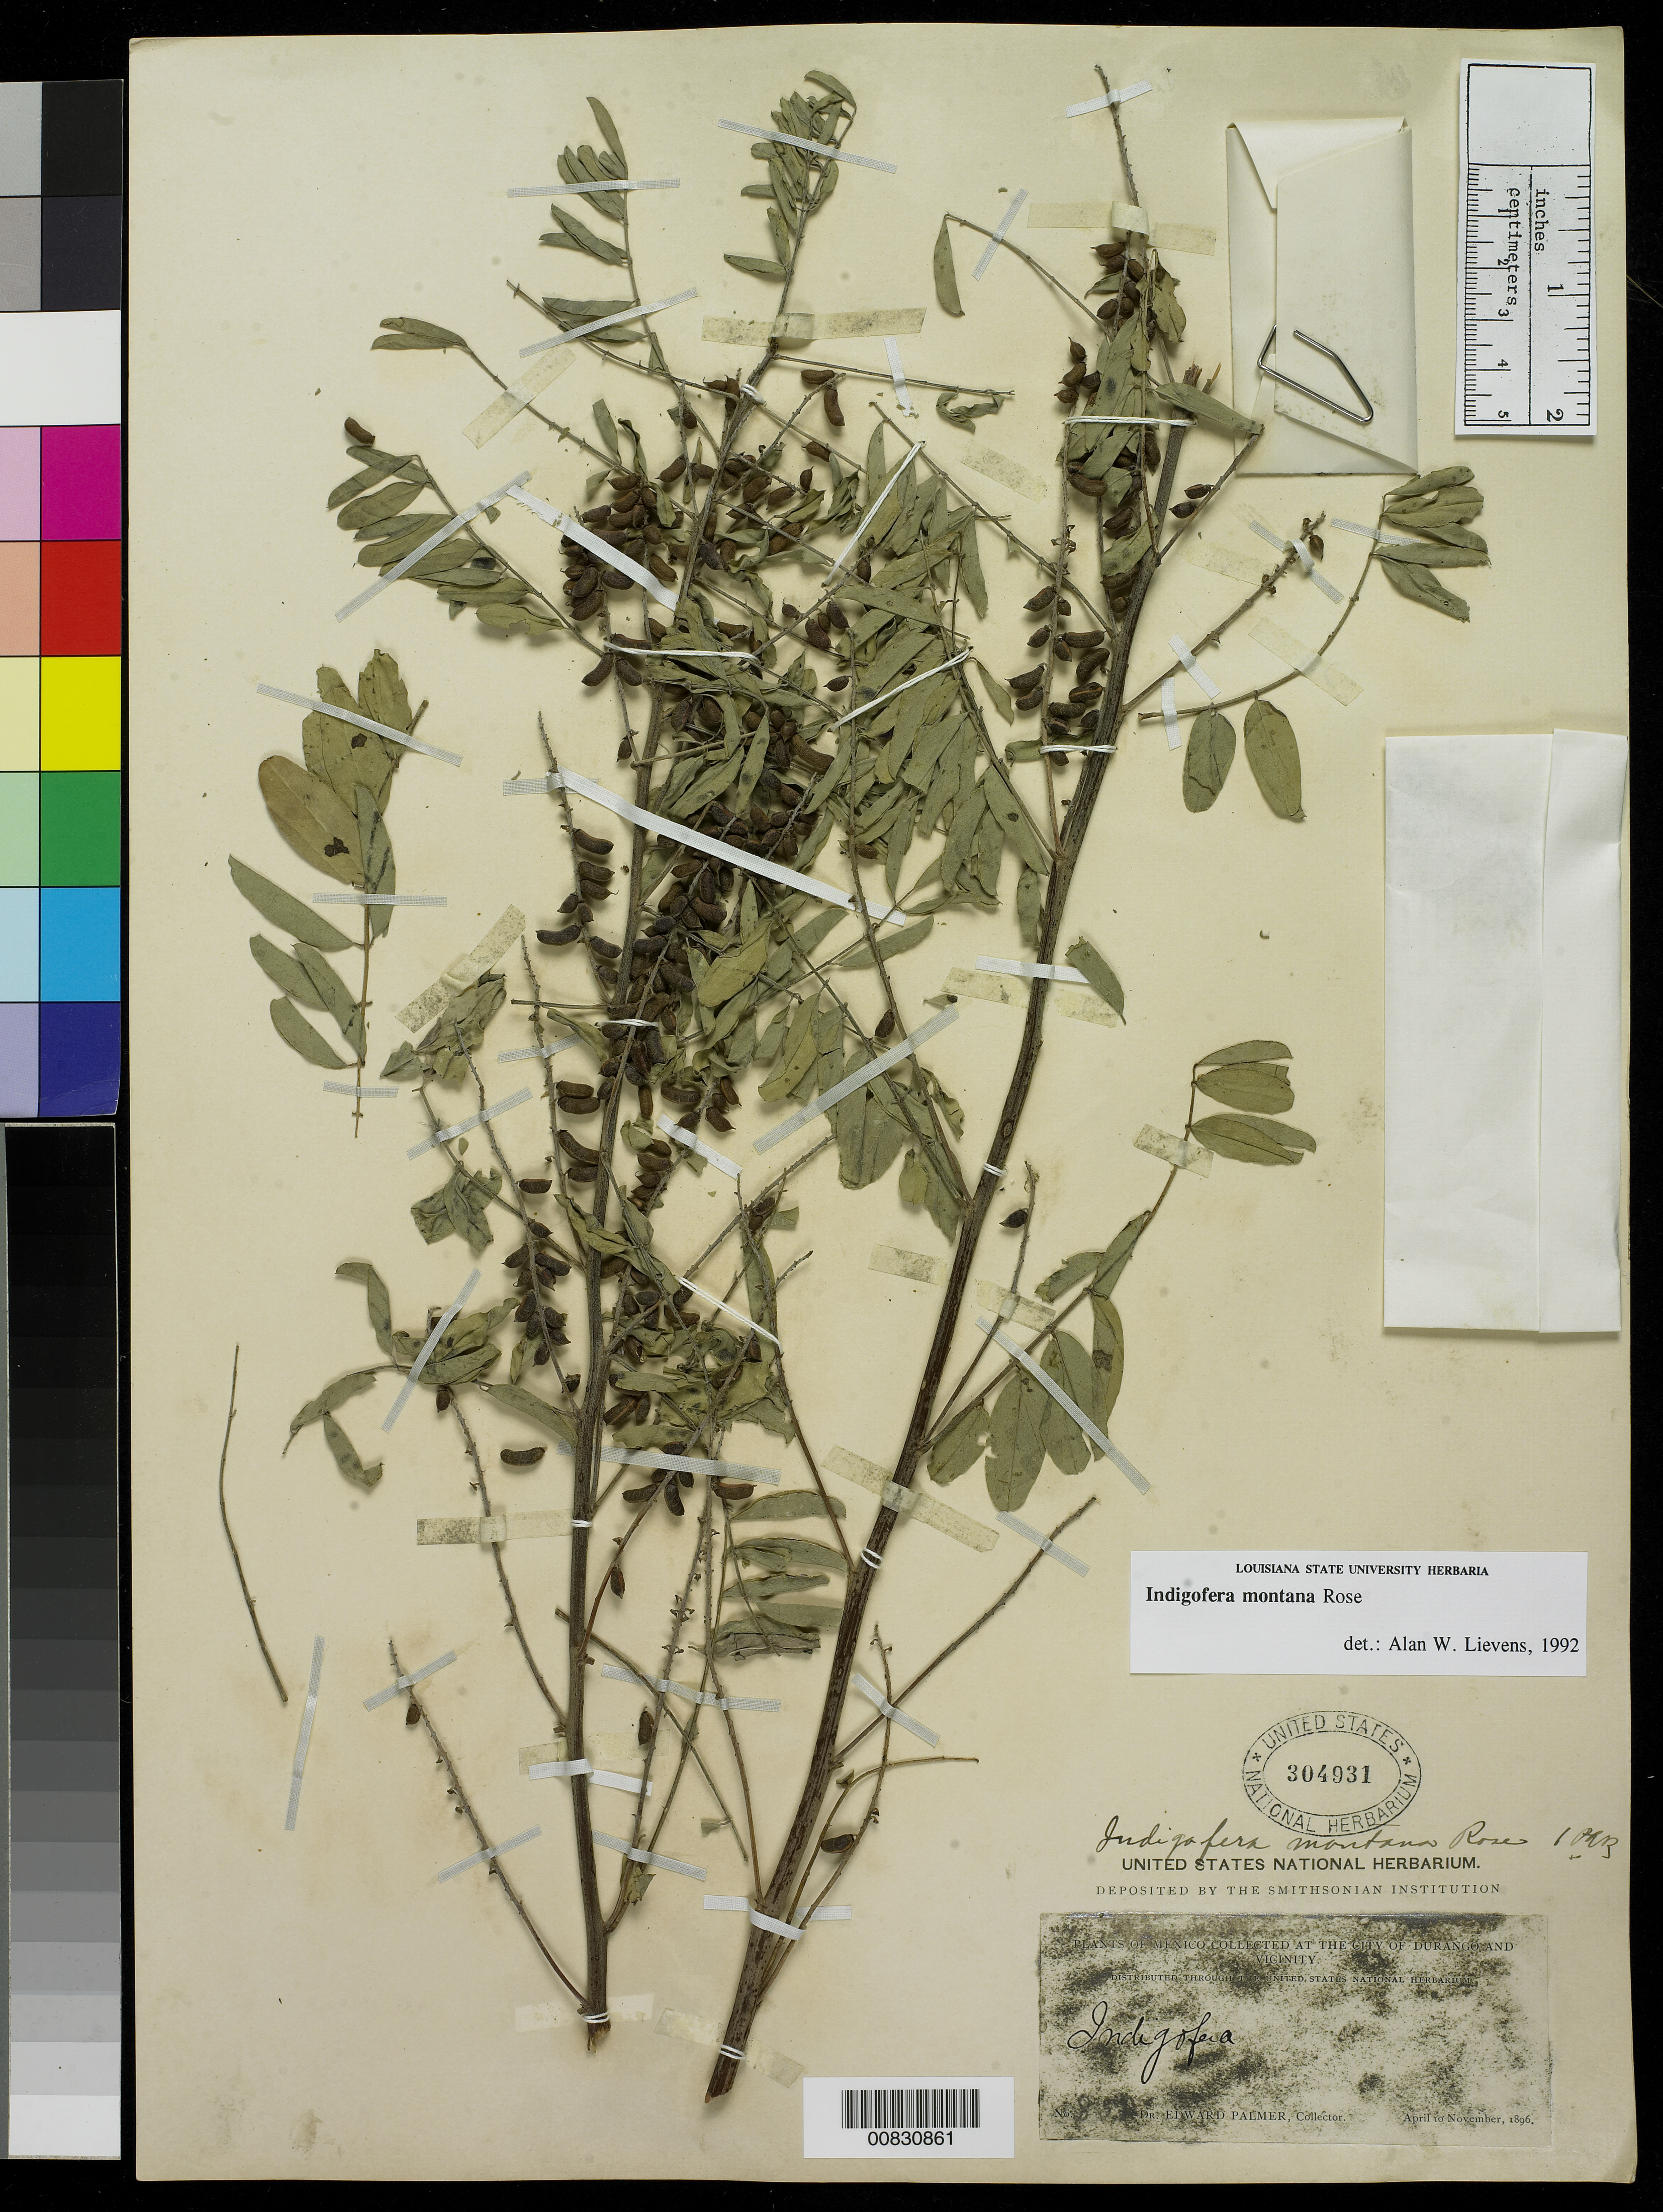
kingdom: Plantae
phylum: Tracheophyta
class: Magnoliopsida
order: Fabales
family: Fabaceae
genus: Indigofera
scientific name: Indigofera montana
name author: Rose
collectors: E. Palmer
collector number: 850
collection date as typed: Apr 1896 to -- Nov 1896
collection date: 1896-04/1896-11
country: Mexico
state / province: Durango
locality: City of Durango and vicinity.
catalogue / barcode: US 304931